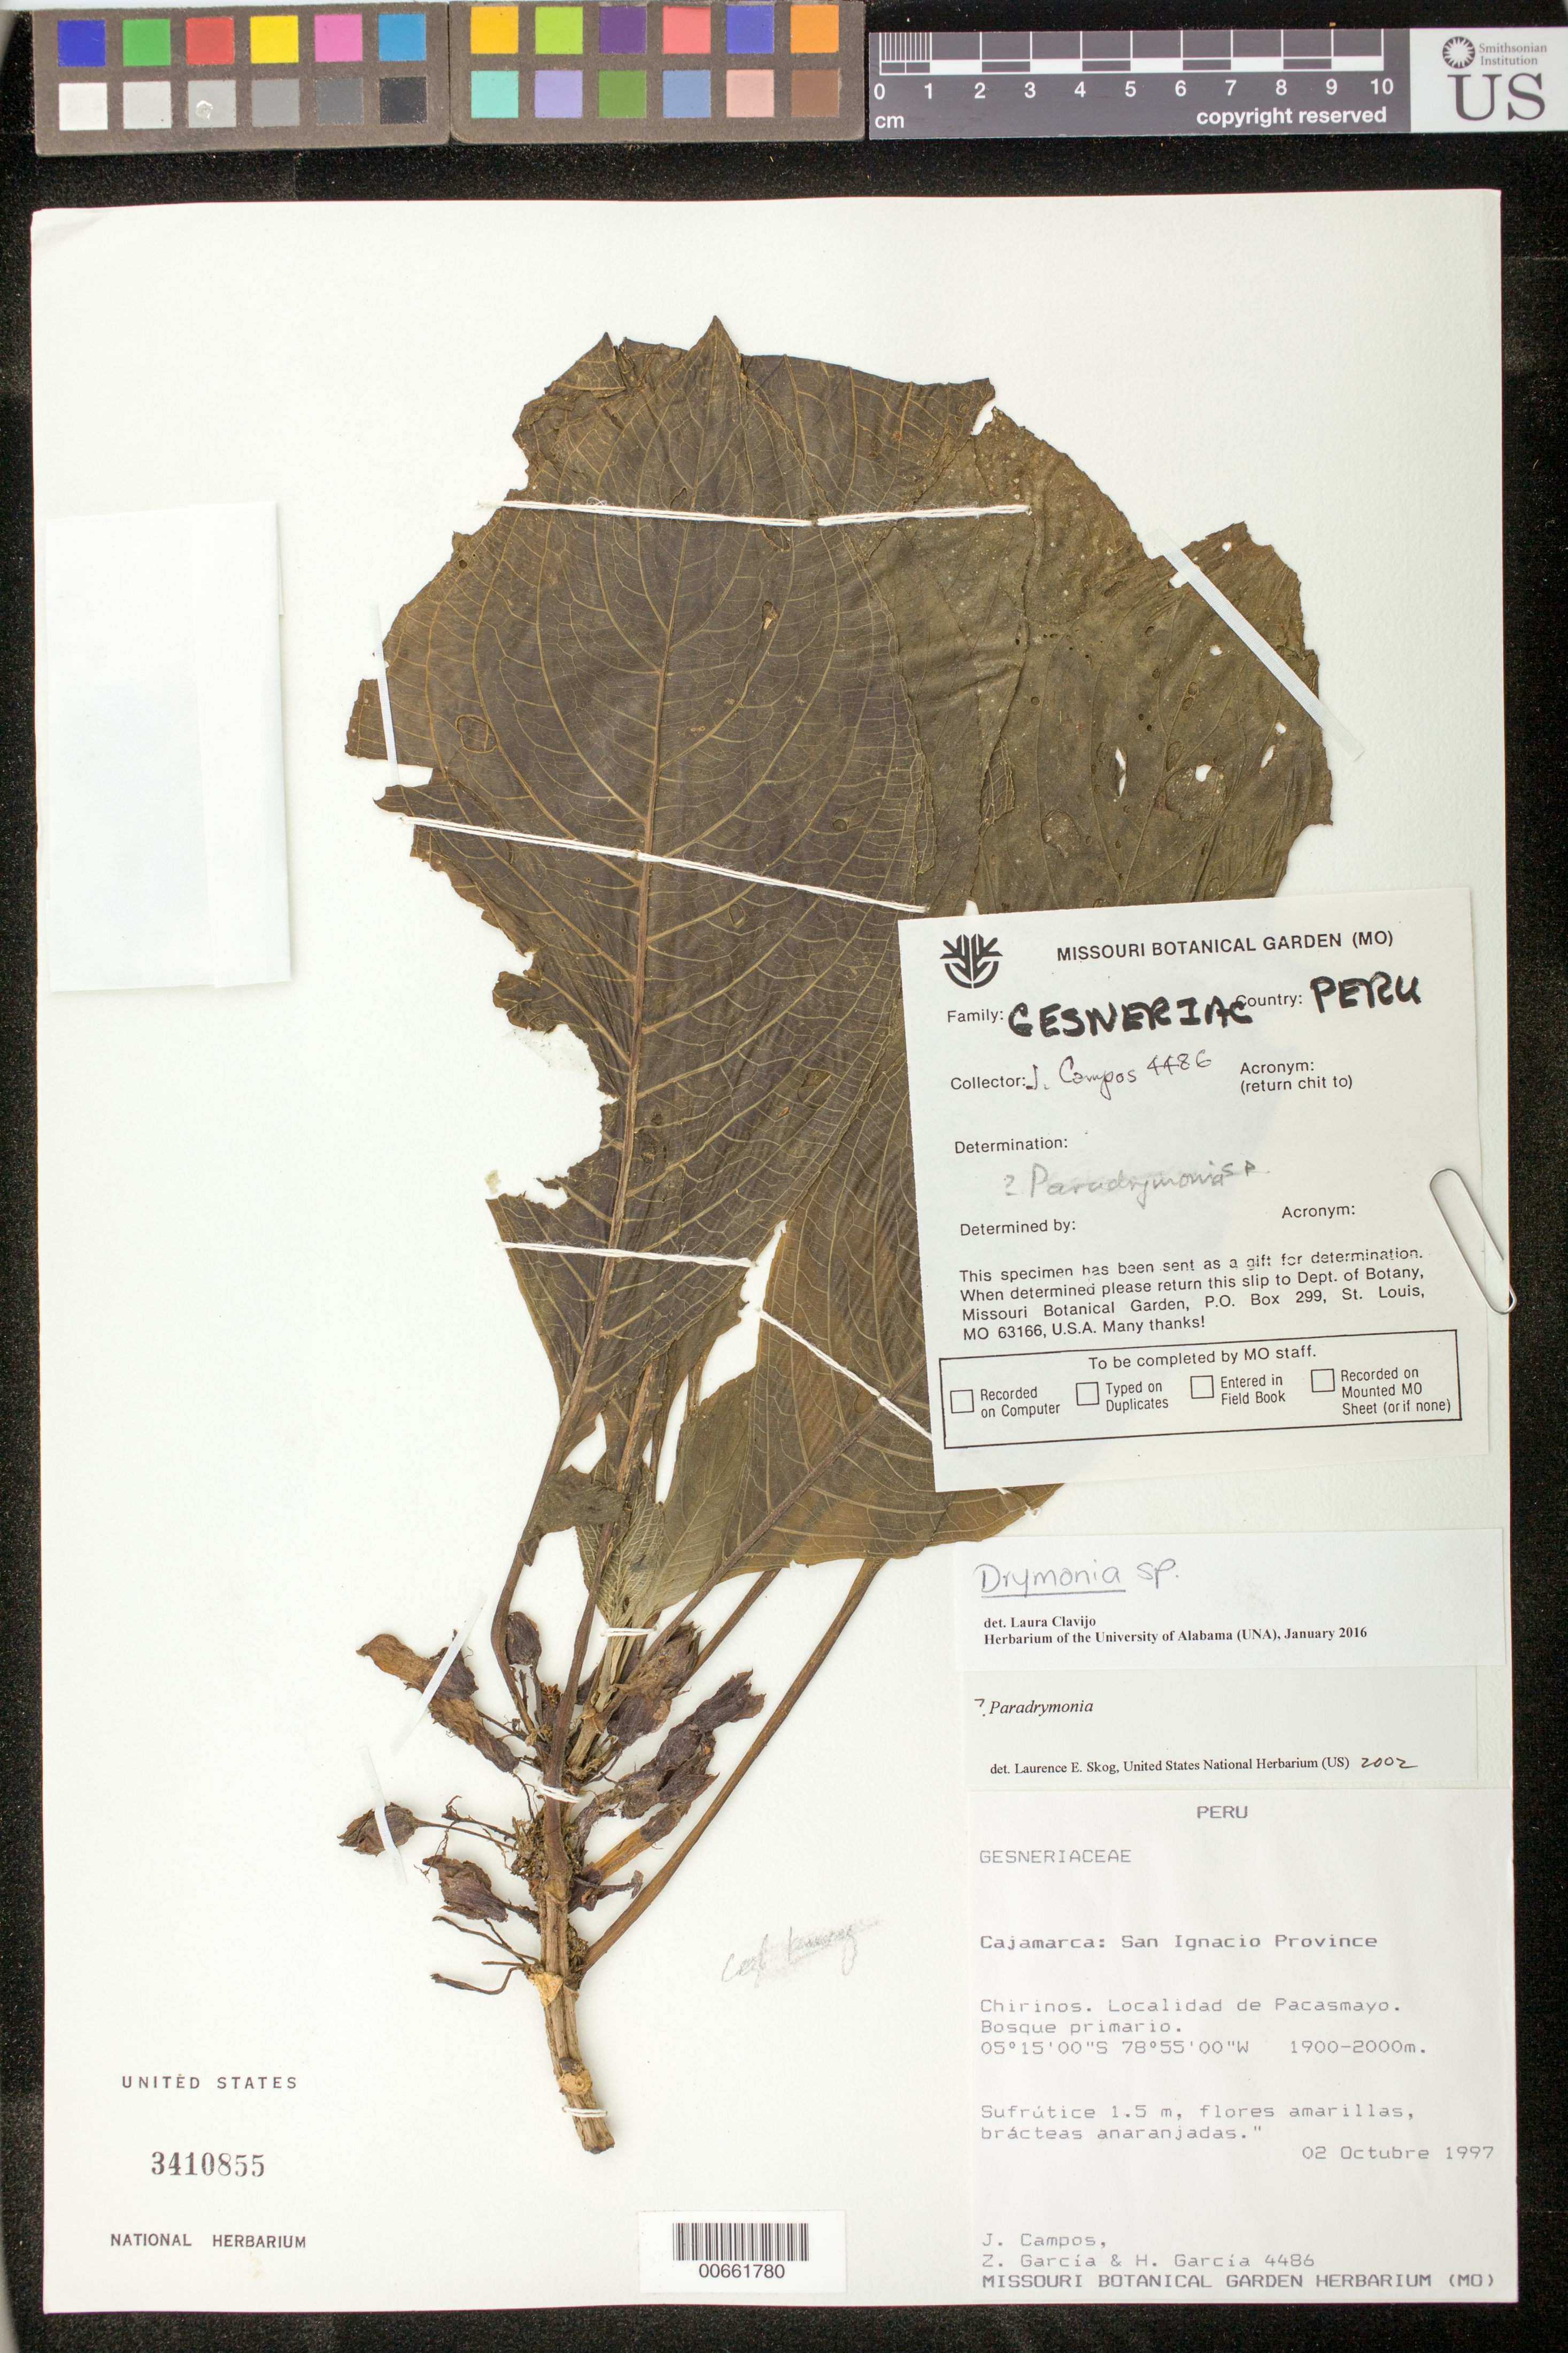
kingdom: Plantae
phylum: Tracheophyta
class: Magnoliopsida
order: Lamiales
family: Gesneriaceae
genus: Drymonia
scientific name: Drymonia cutervoensis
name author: J.L. Clark et al.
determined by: Skog, Laurence E.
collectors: J. Campos, Z. Garcia & H. Garcia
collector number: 4486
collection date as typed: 02 Oct 1997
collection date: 1997-10-02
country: Peru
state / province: Cajamarca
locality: Prov. San Ignacio, Chirinos, localidad de Pacasmayo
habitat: Bosque primario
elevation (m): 1900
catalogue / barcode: US 3410855